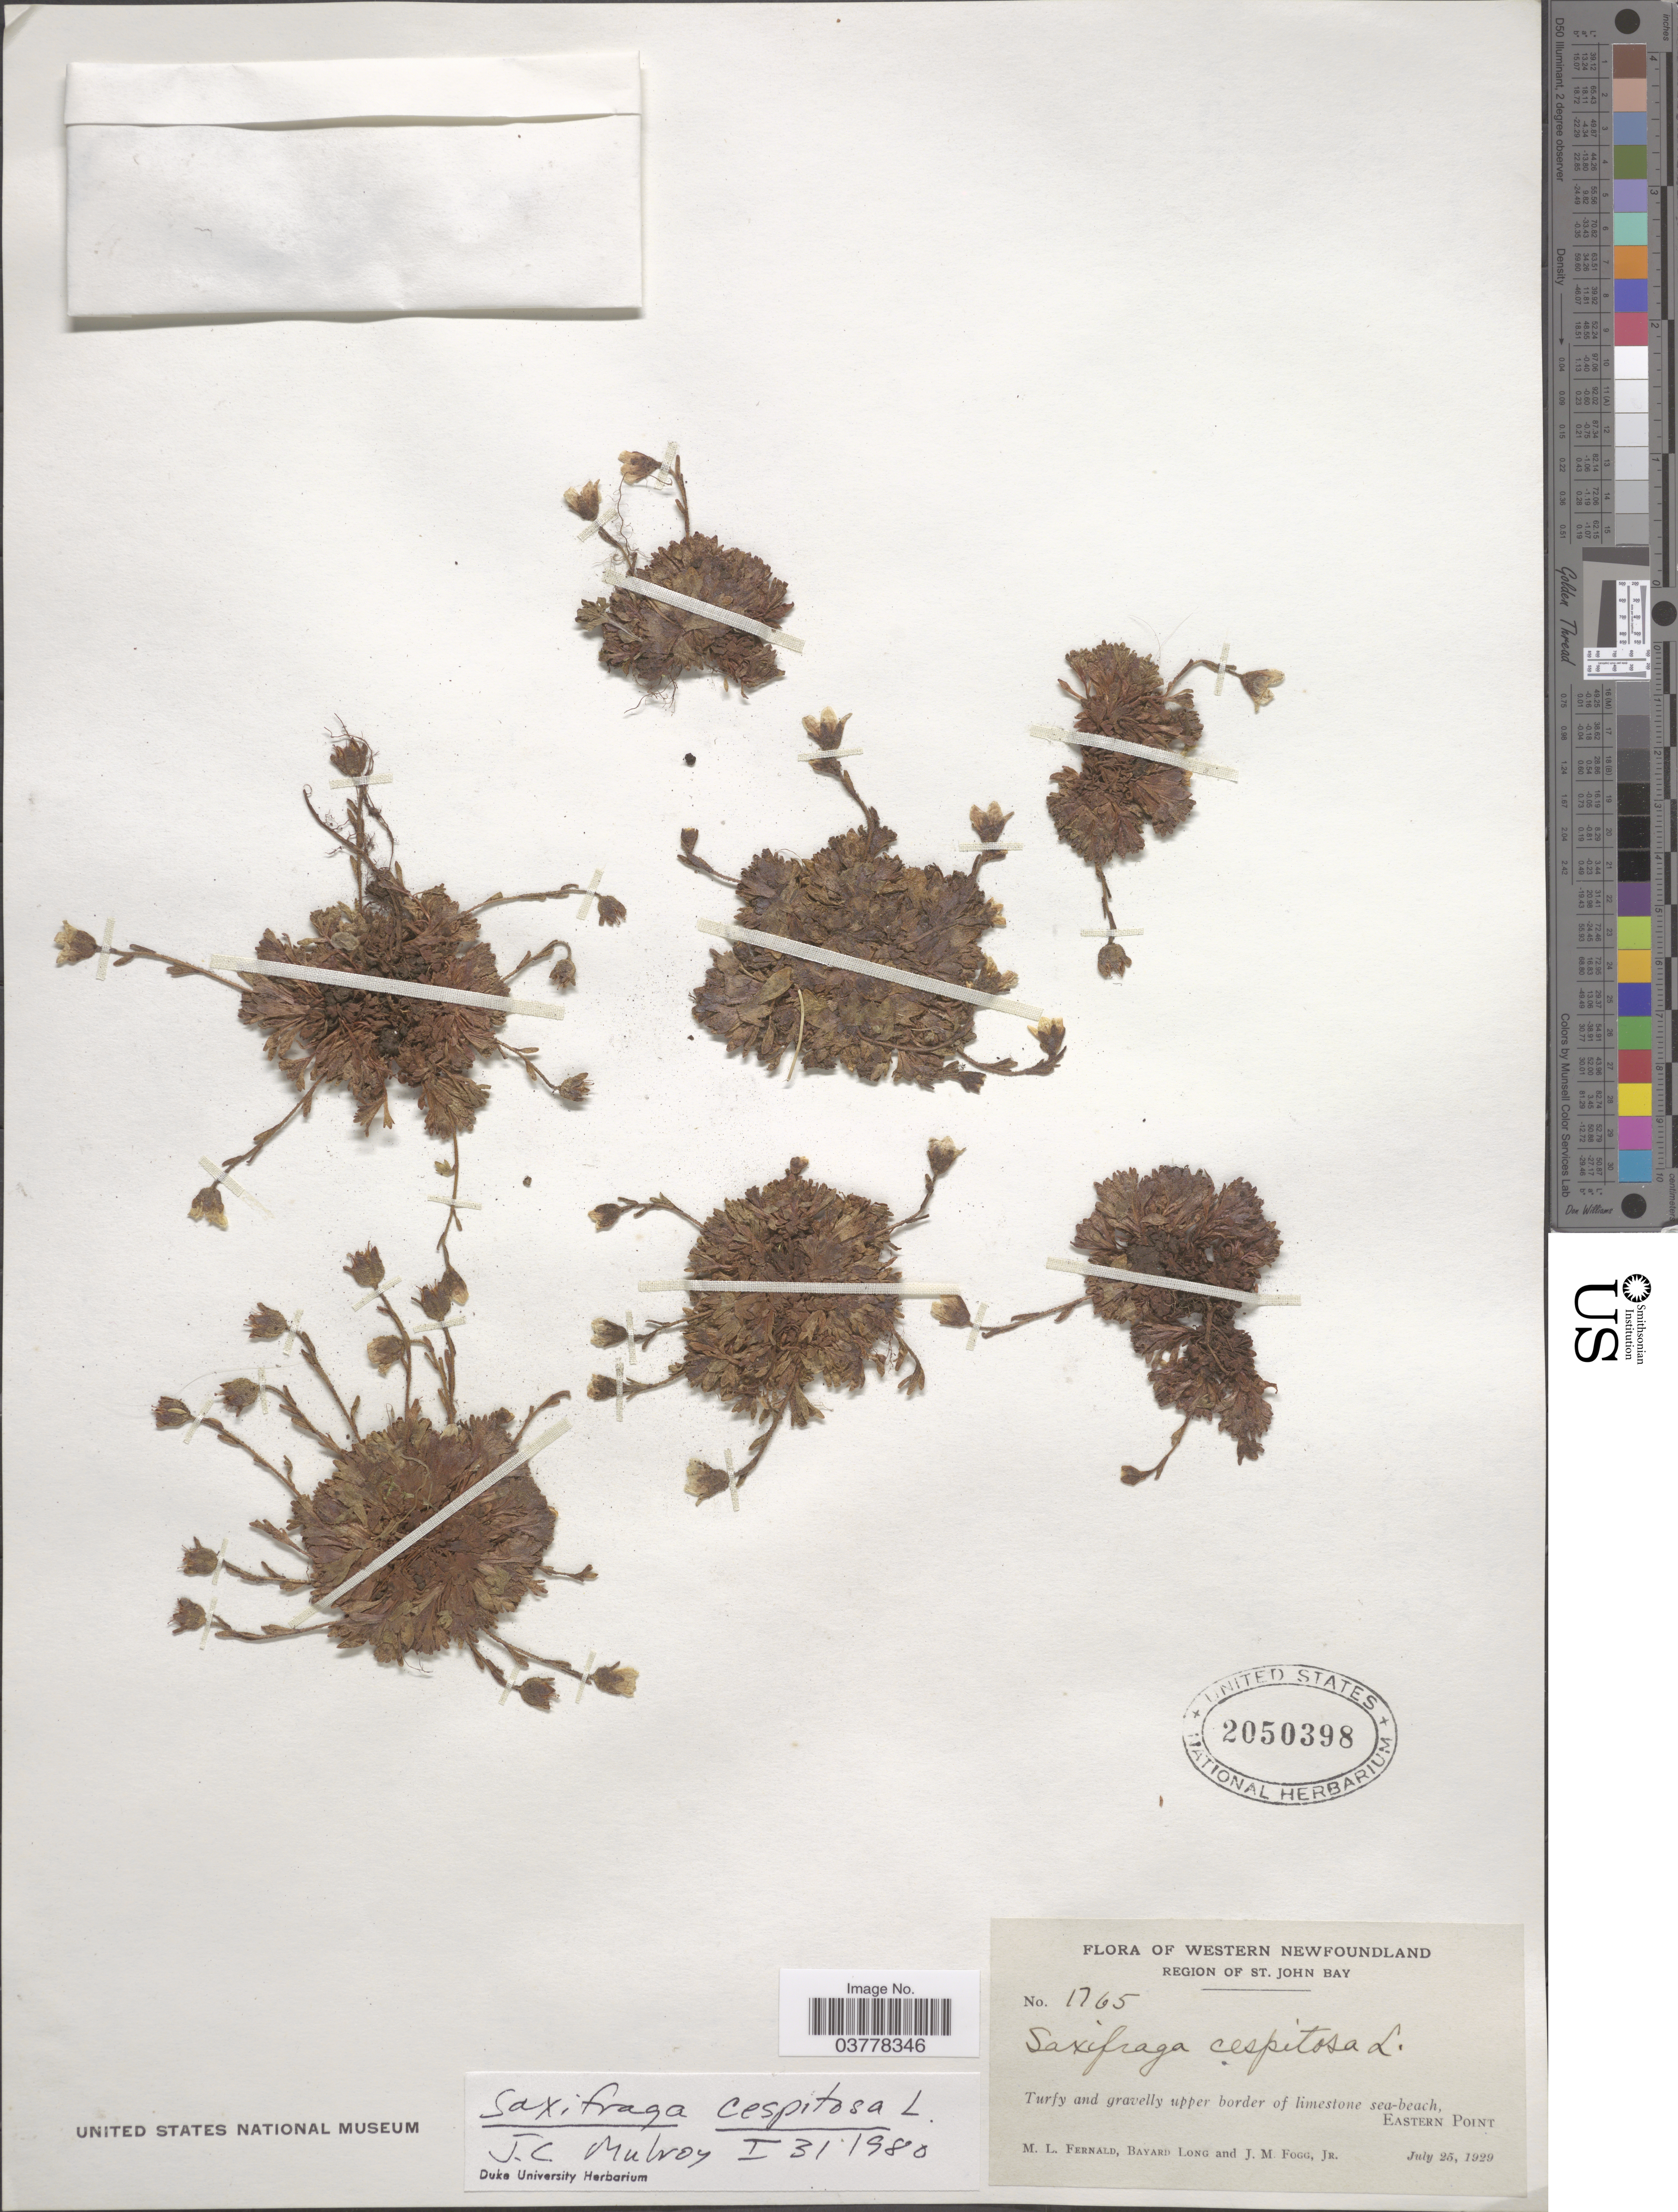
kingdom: Plantae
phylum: Tracheophyta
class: Magnoliopsida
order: Saxifragales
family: Saxifragaceae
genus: Saxifraga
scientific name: Saxifraga caespitosa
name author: L.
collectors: M. L. Fernald, B. Long & J. Fogg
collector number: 1765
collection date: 1929-07-25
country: Canada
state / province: Newfoundland and Labrador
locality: Western Newfoundland. Region of St. John Bay. Eastern Point.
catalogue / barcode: US 2050398